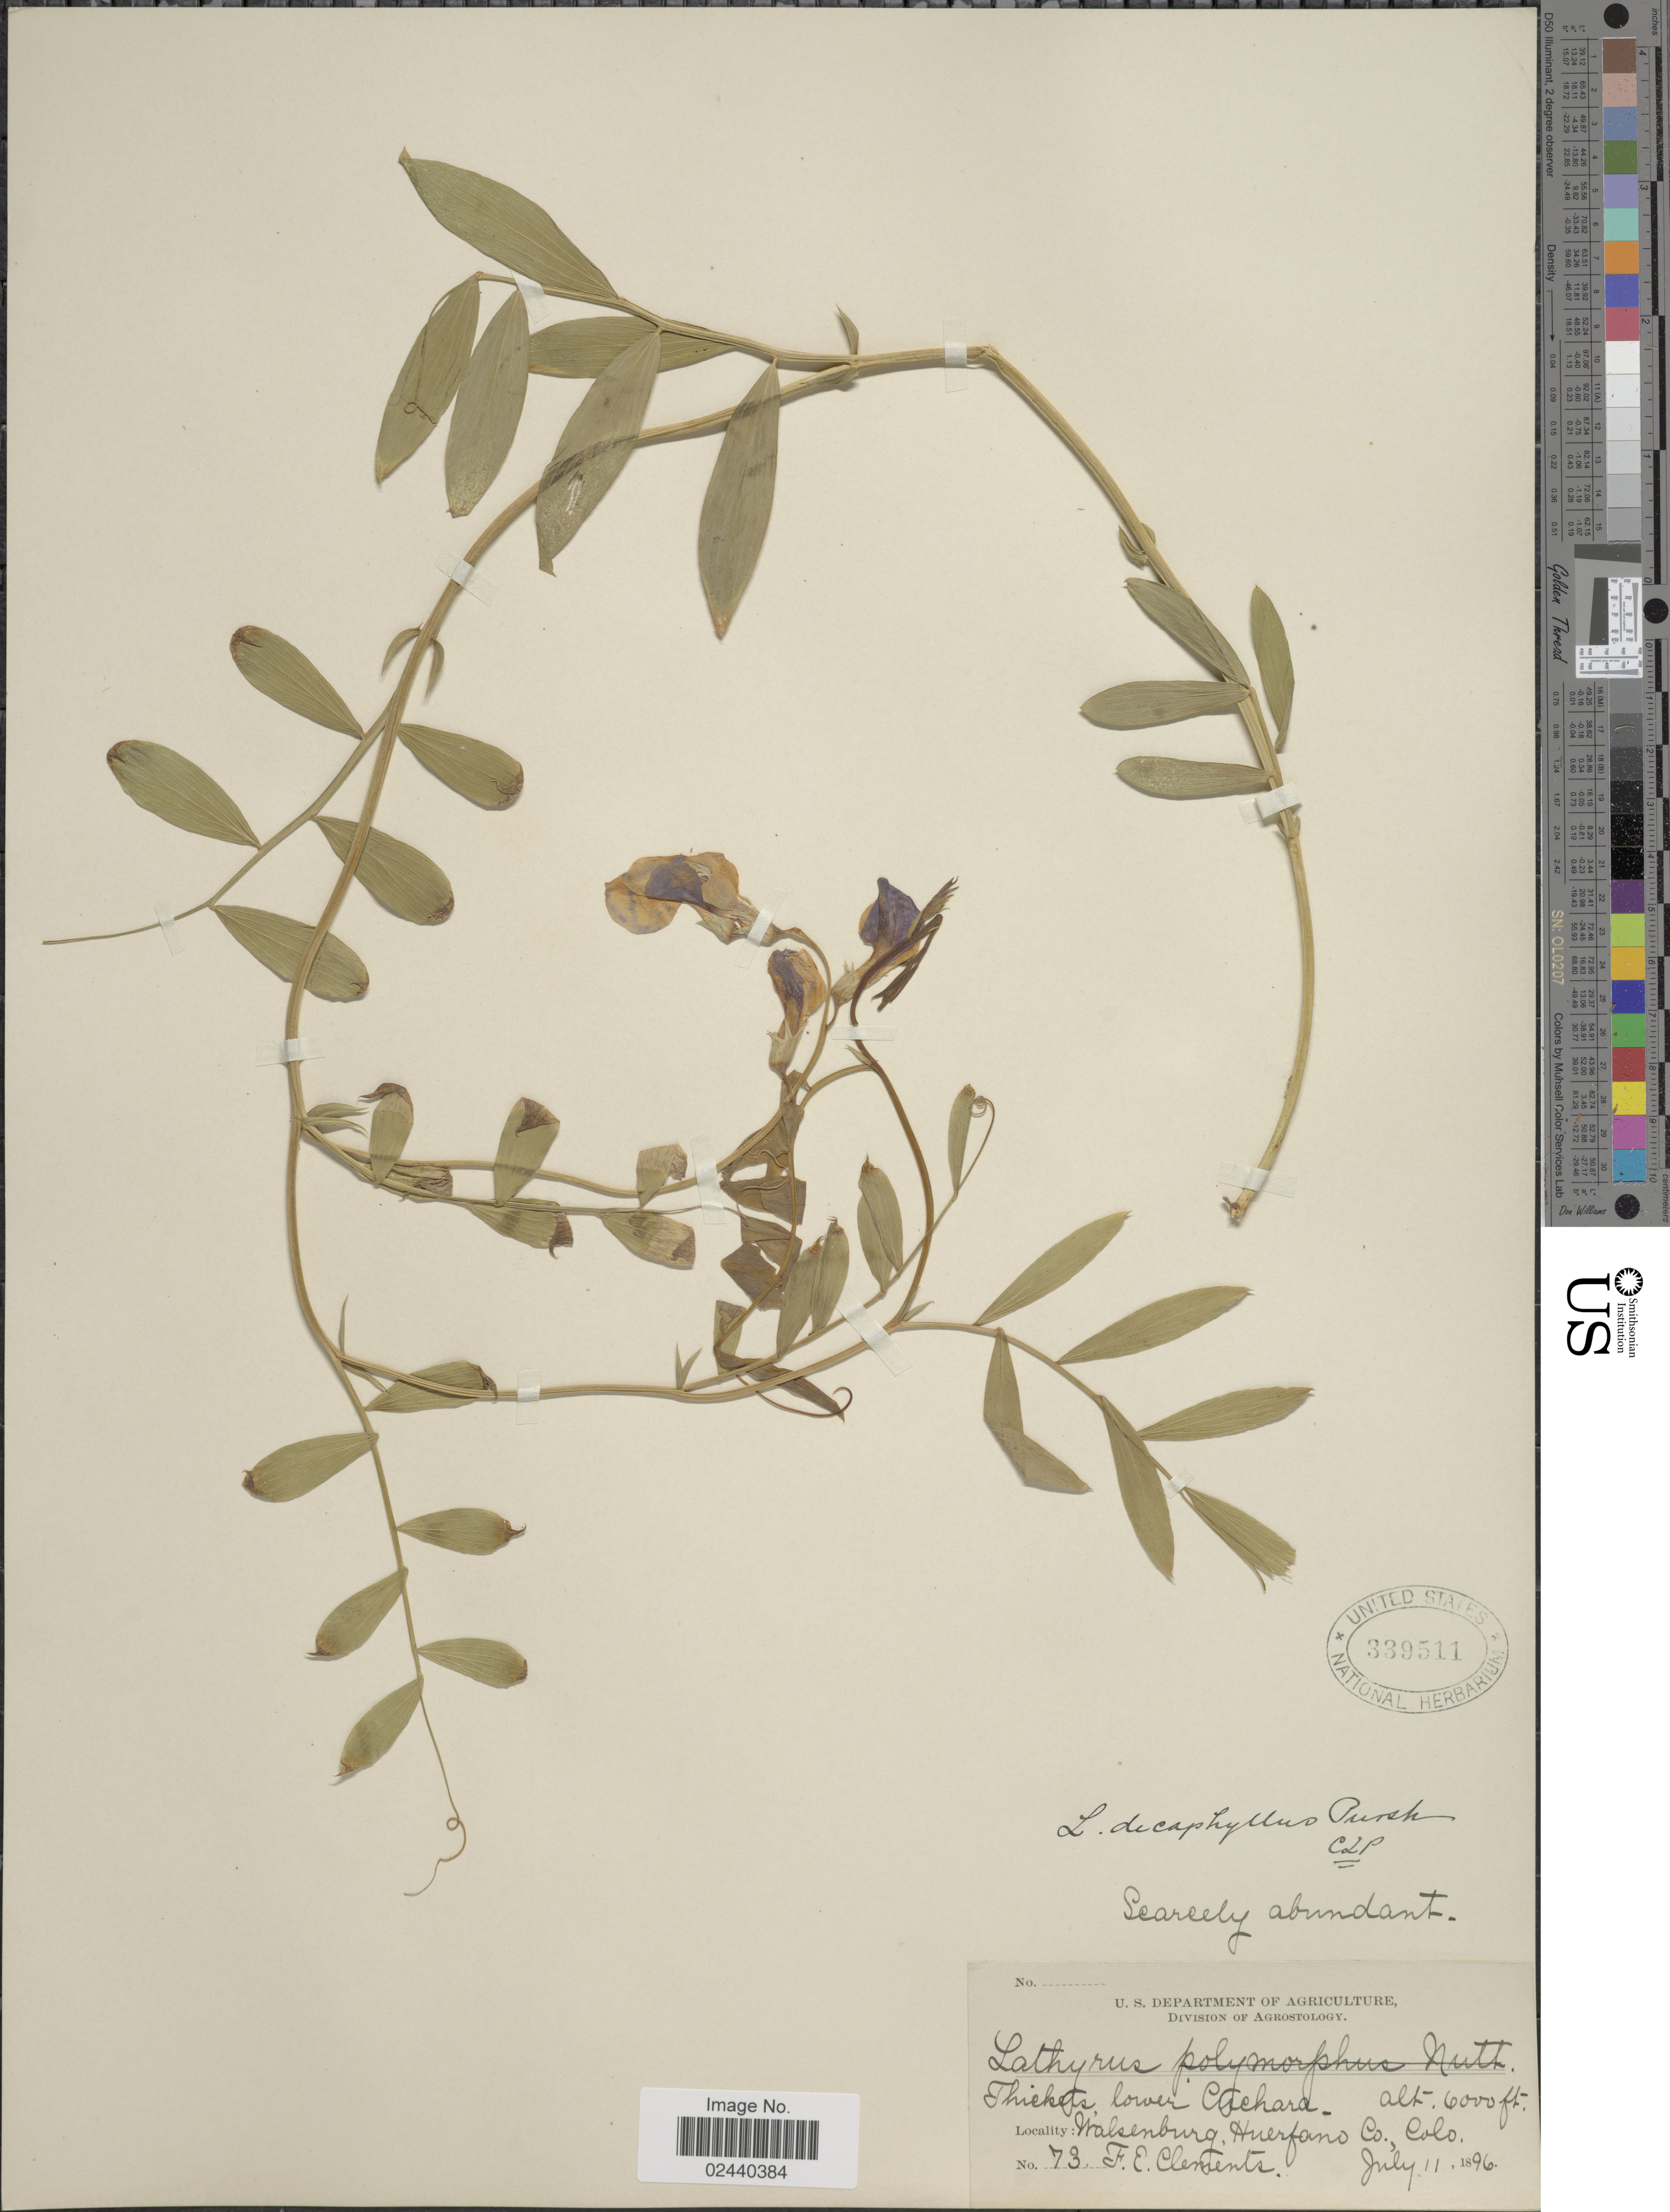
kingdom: Plantae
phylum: Tracheophyta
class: Magnoliopsida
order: Fabales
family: Fabaceae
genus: Lathyrus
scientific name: Lathyrus eucosmus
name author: Butters & H. St. John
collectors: F. E. Clements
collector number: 73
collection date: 1896-07-11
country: United States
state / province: Colorado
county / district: Huerfano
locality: Thickets lower Cuchara. Walsenburg, Huerfano Co.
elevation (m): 1829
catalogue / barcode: US 339511